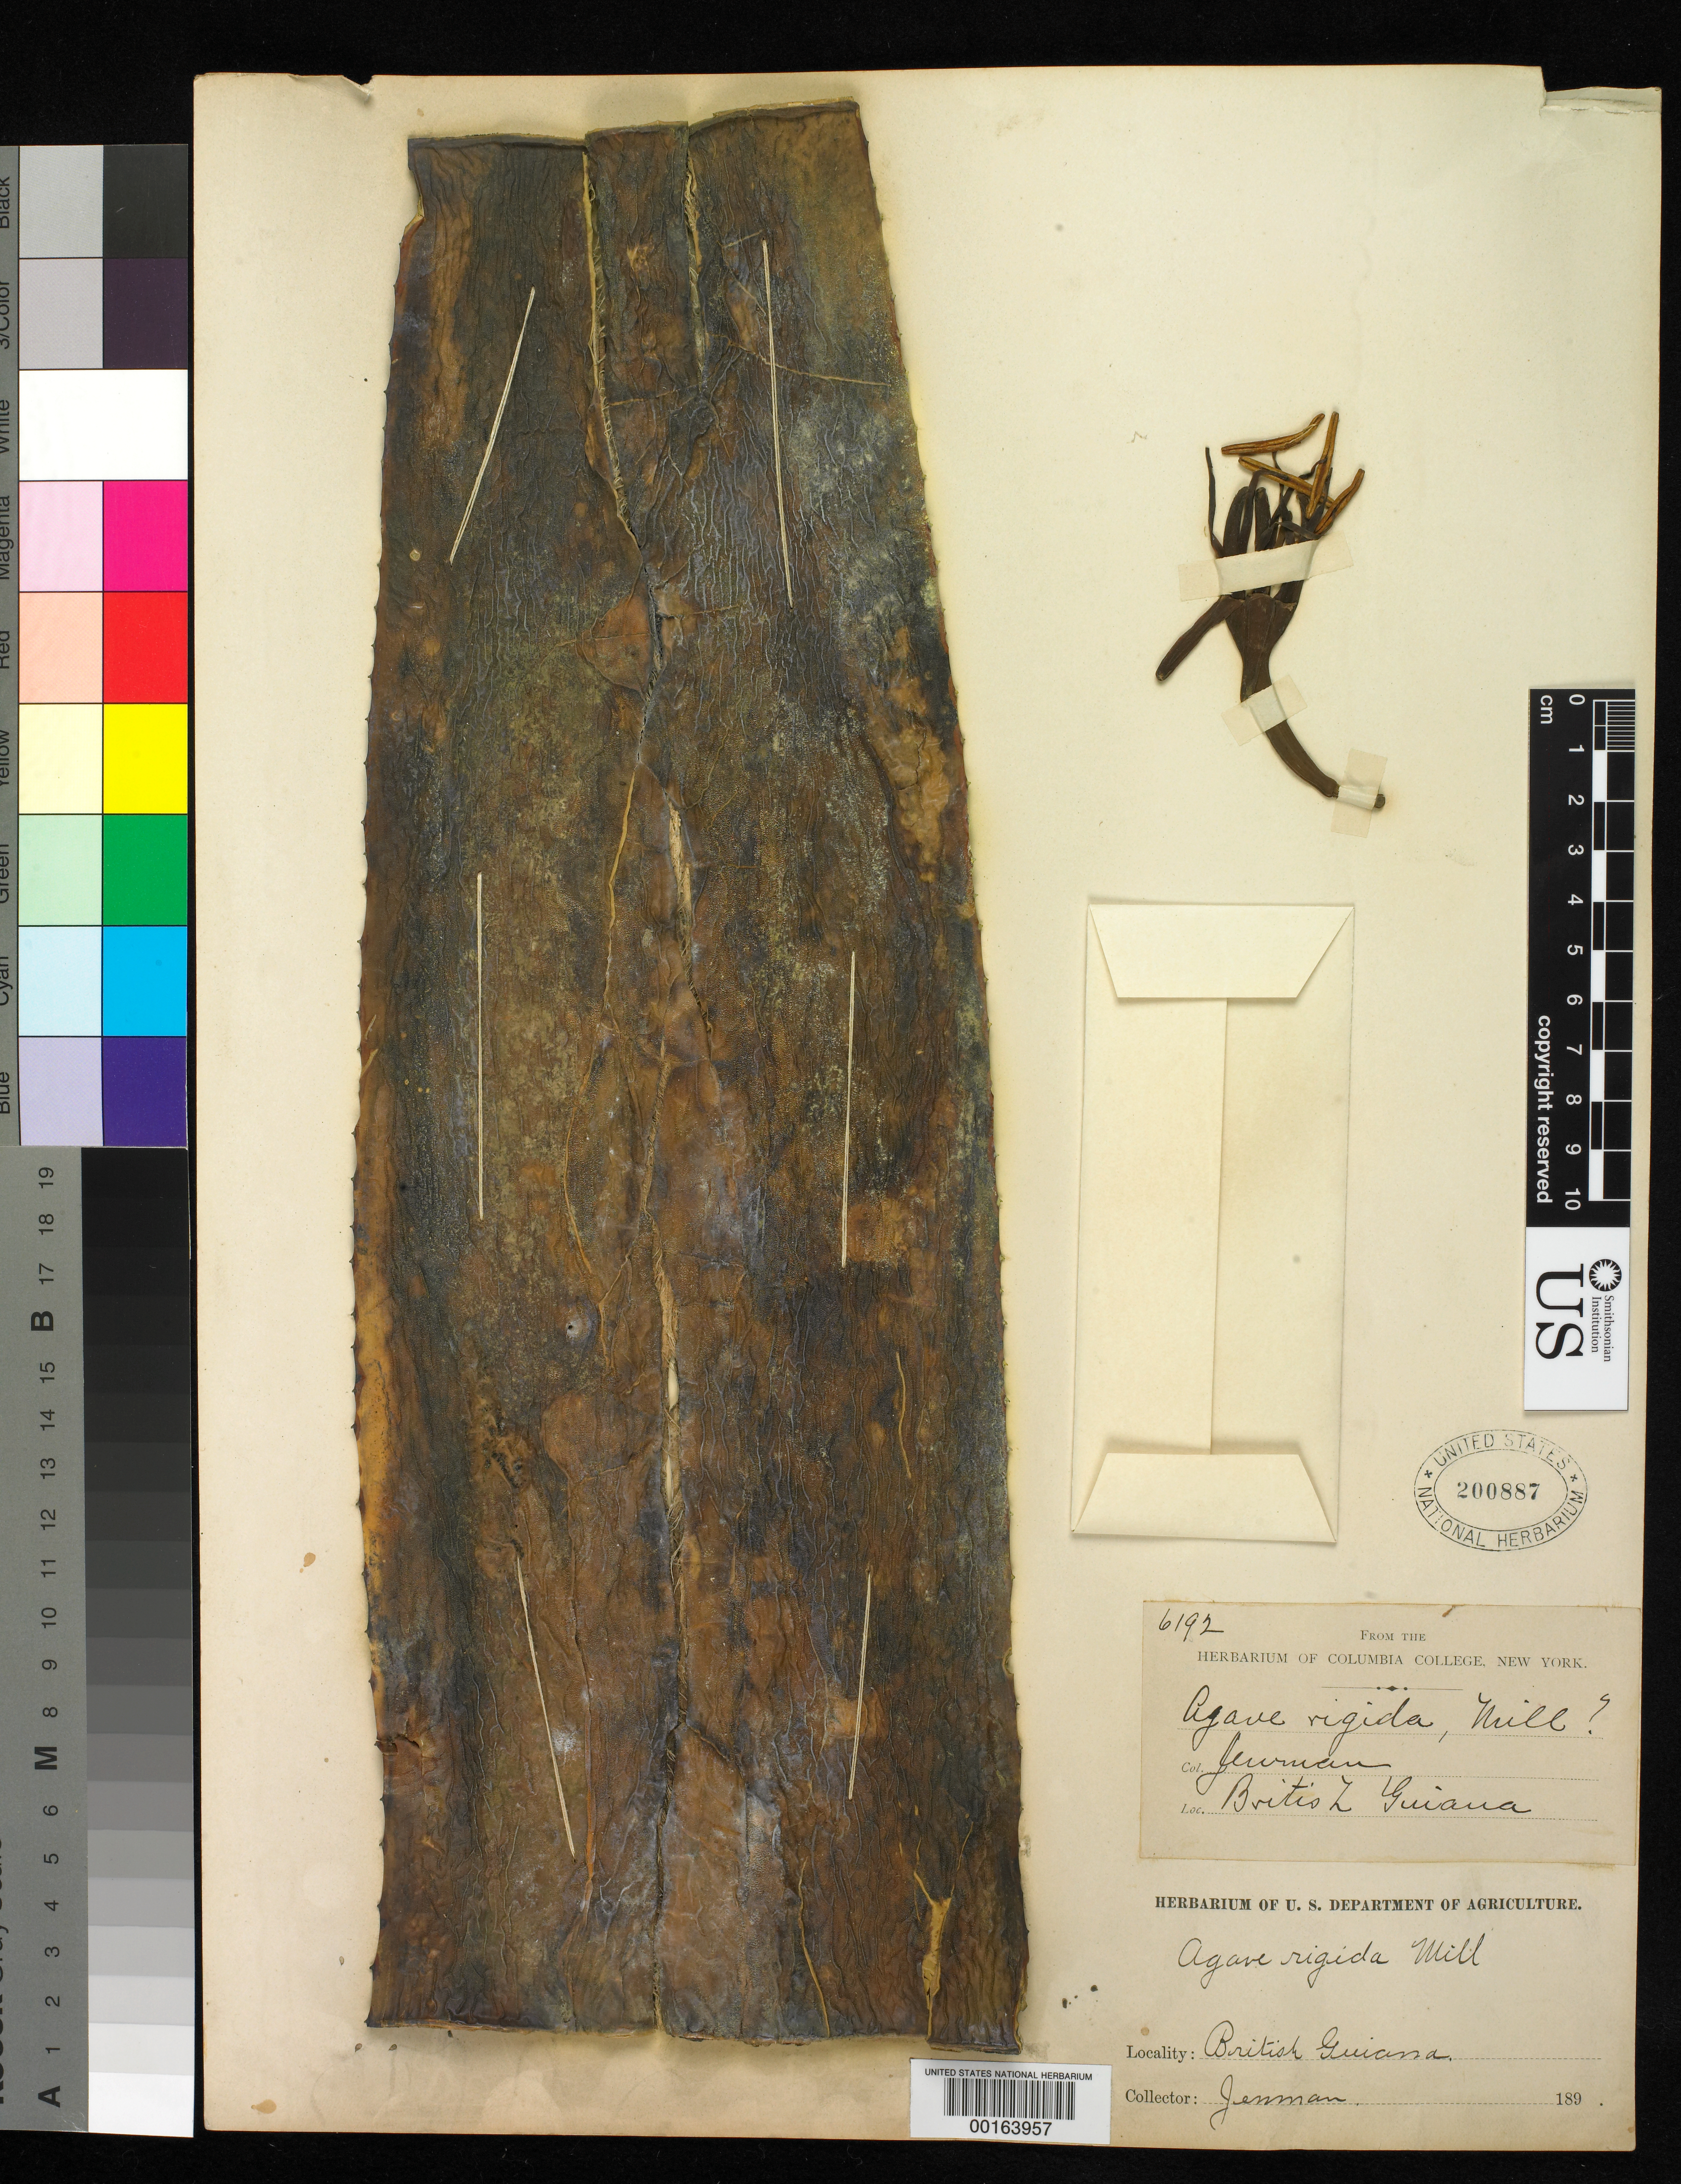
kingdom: Plantae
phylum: Tracheophyta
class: Liliopsida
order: Asparagales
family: Asparagaceae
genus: Agave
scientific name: Agave rigida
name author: Mill.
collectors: G. S. Jenman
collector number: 6192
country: Guyana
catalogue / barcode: US 200887